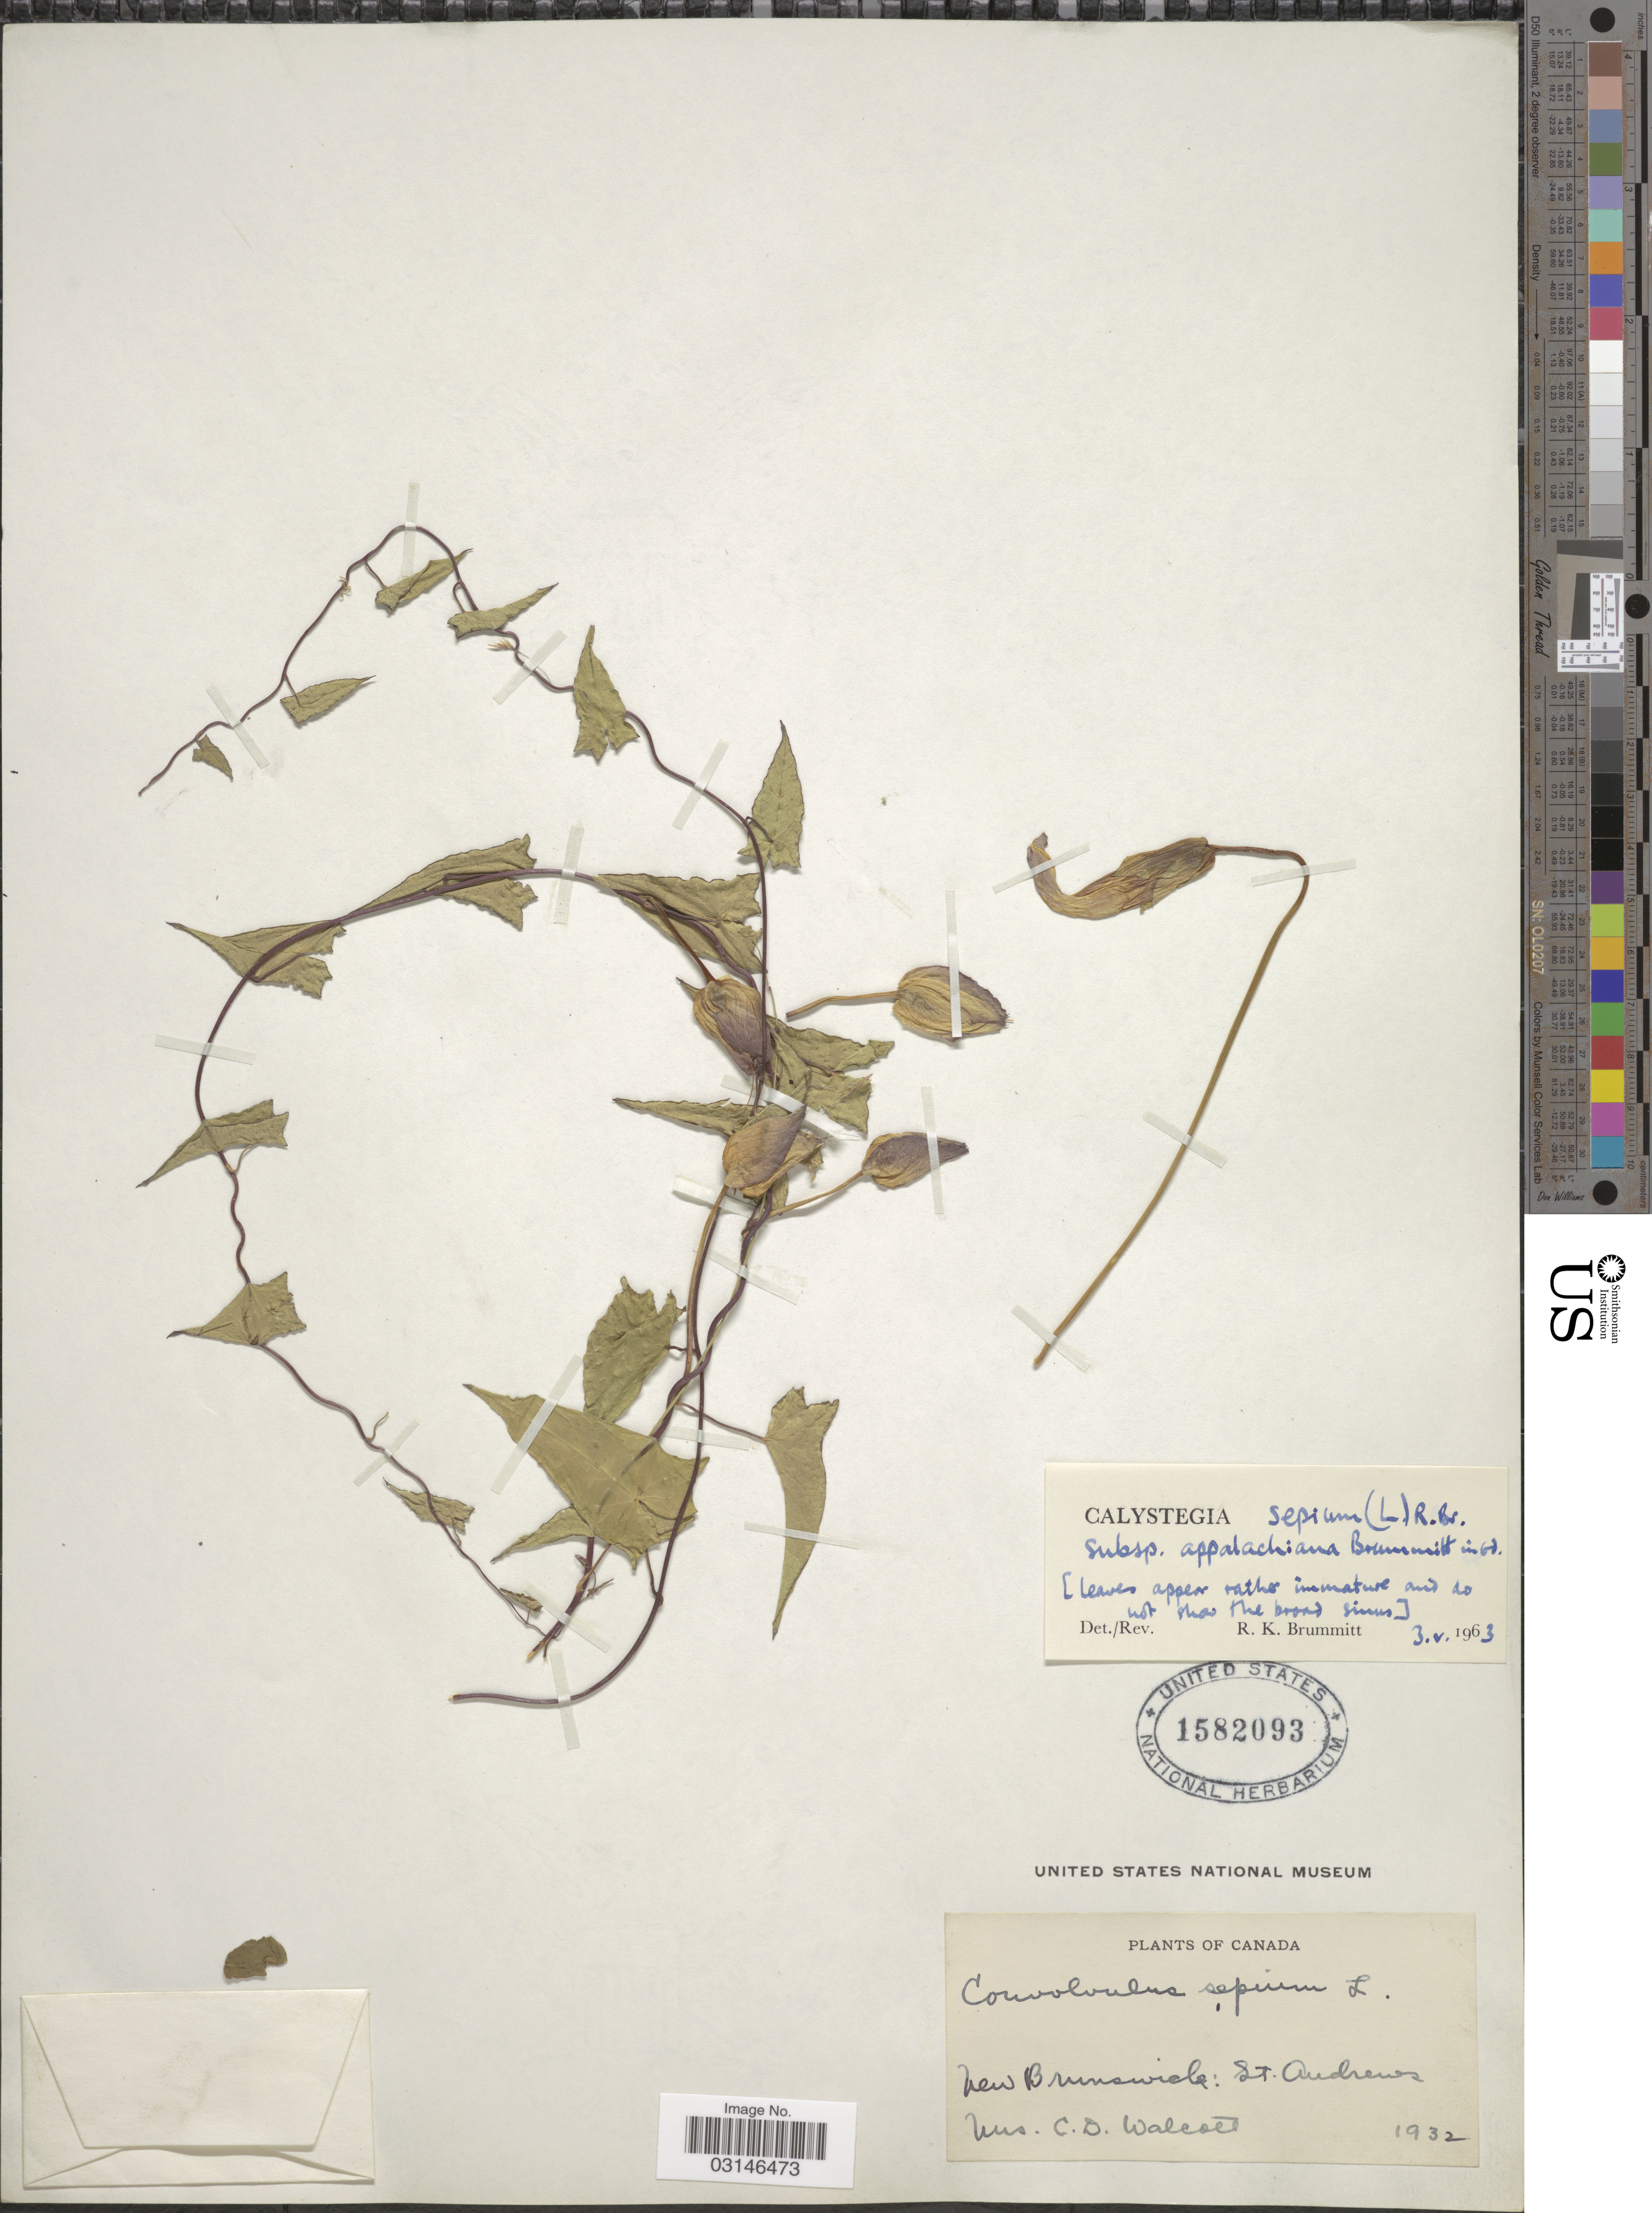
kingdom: Plantae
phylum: Tracheophyta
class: Magnoliopsida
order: Solanales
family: Convolvulaceae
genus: Calystegia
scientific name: Calystegia sepium subsp. appalachiana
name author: Brummitt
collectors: C. Walcott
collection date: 1932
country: Canada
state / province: New Brunswick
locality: St. Andrews.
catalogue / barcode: US 1582093